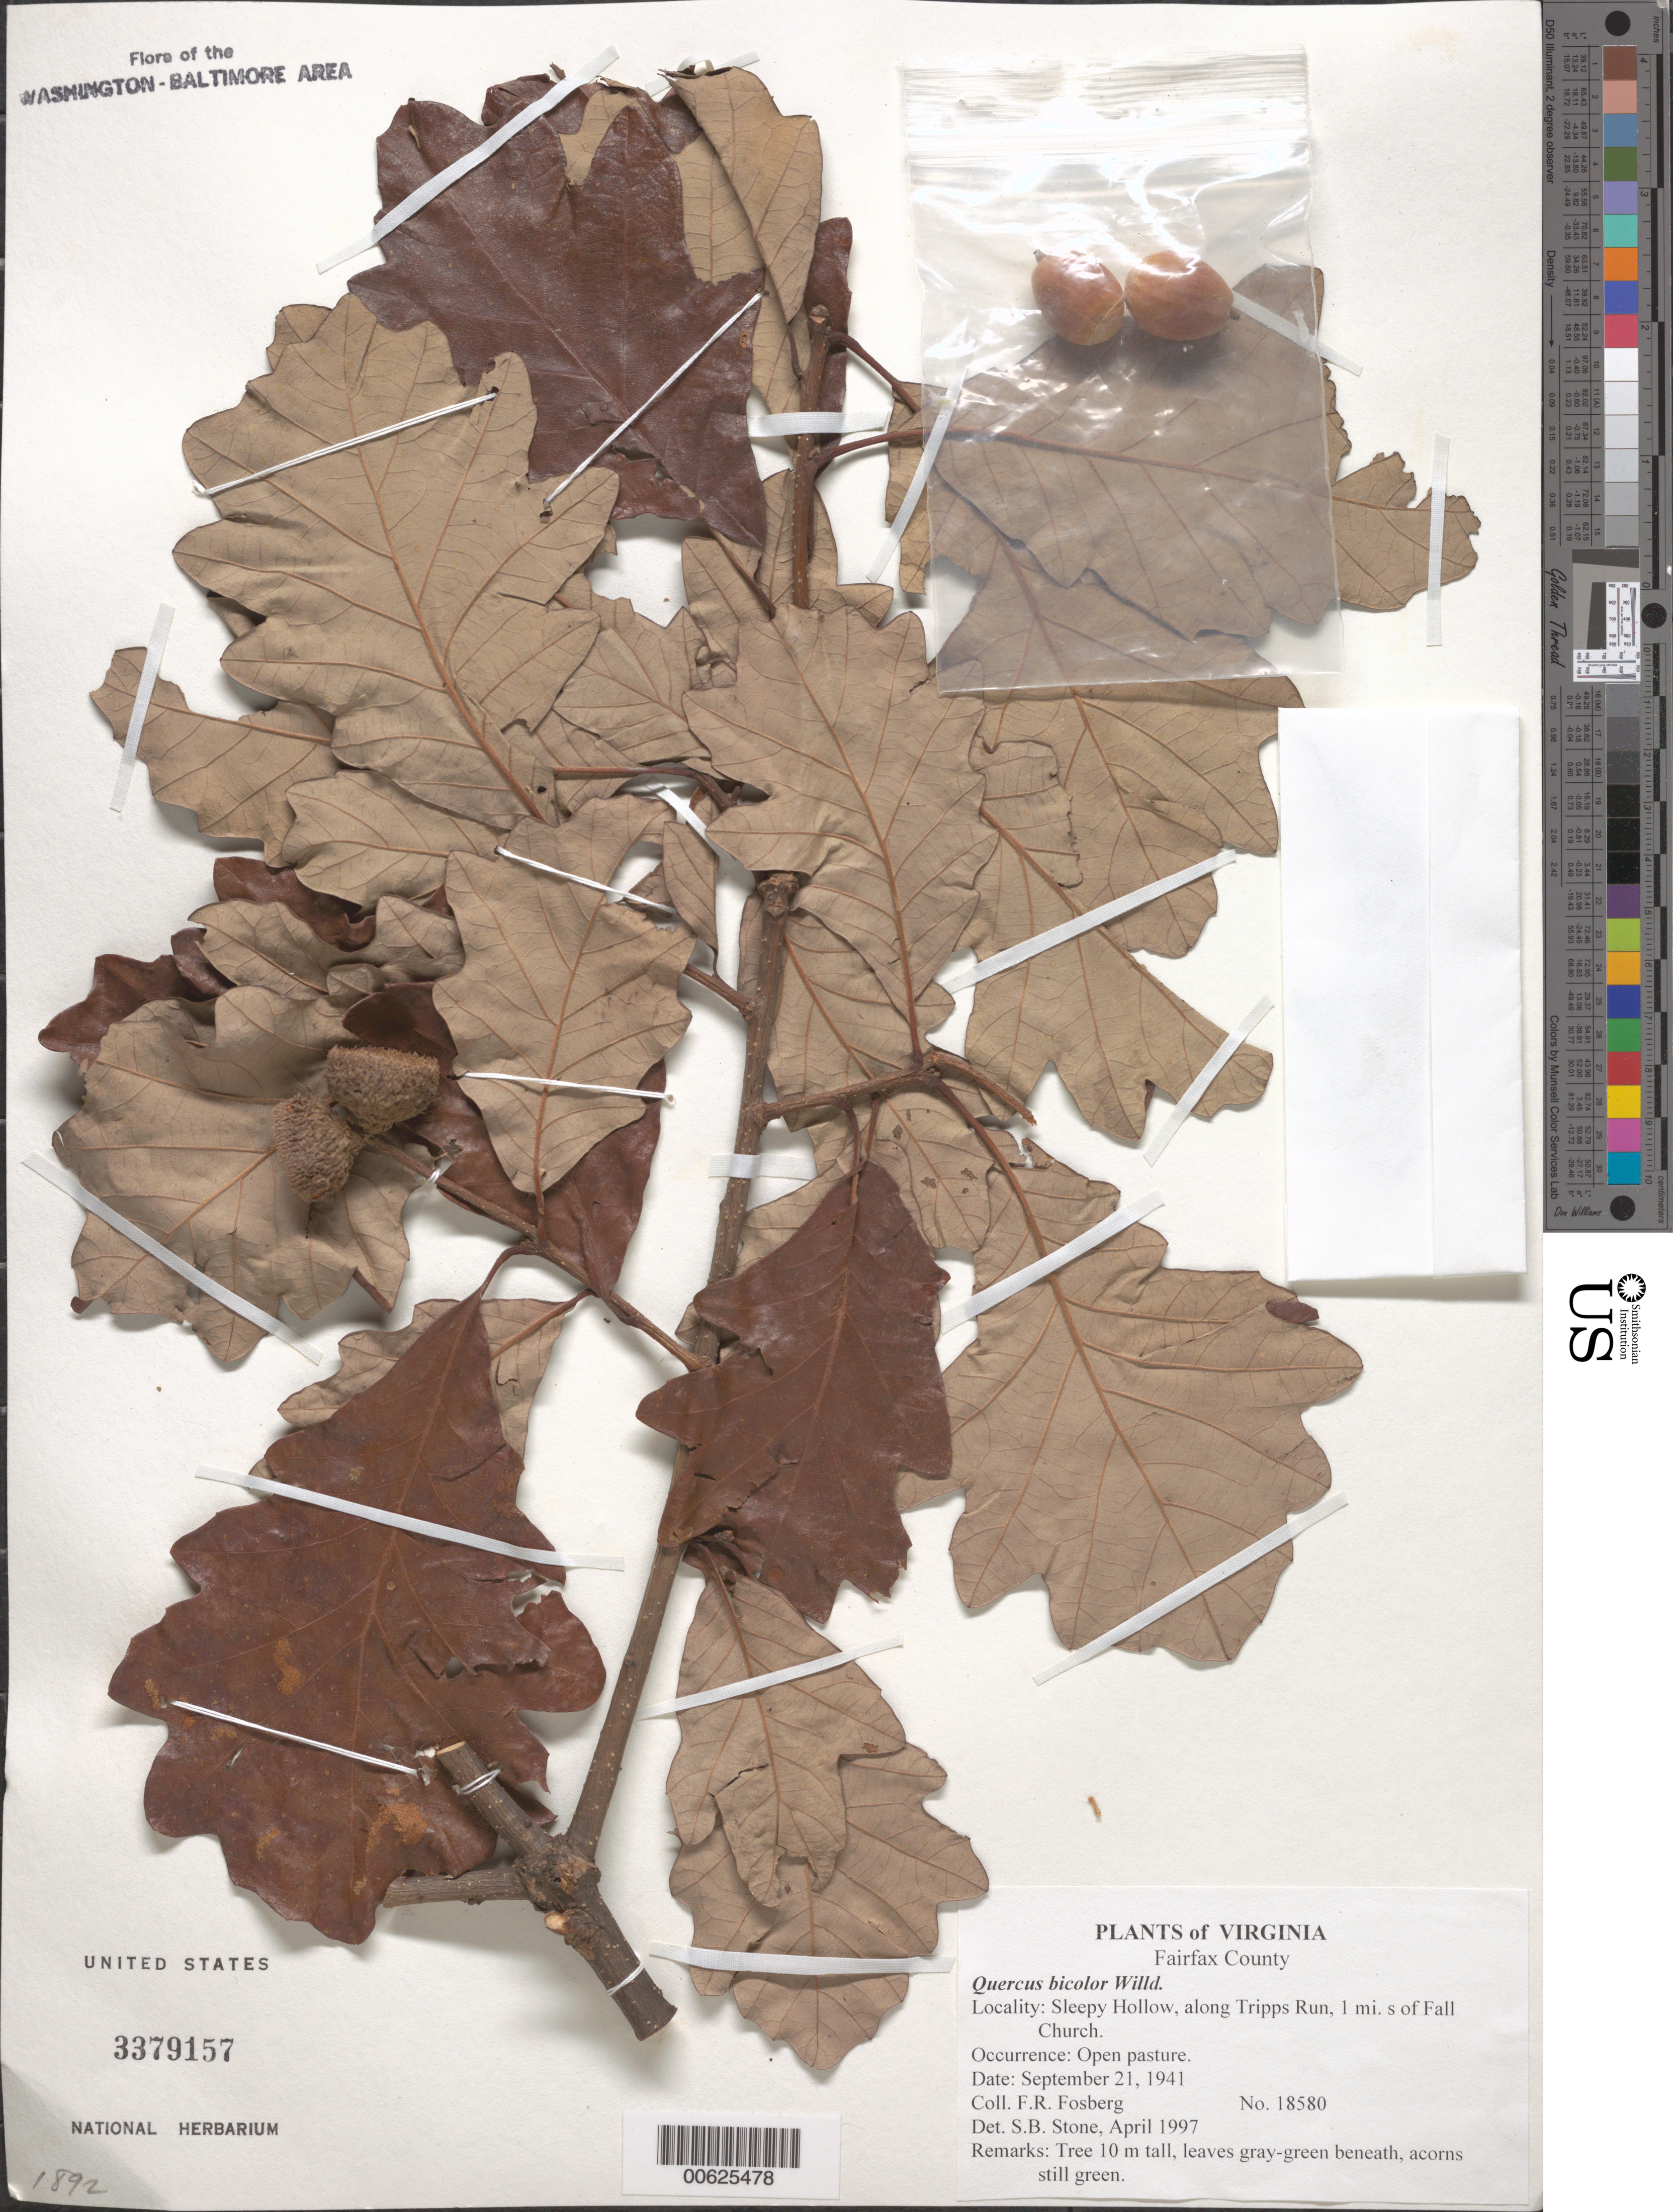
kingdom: Plantae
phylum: Tracheophyta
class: Magnoliopsida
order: Fagales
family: Fagaceae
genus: Quercus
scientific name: Quercus bicolor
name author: Willd.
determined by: Stone, S. B.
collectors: F. R. Fosberg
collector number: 18580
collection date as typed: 21 Sep 1941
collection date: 1941-09-21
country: United States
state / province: Virginia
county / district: Fairfax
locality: Sleepy Hollow, along Tripps Run, 1 mi. S of Falls Church.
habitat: Open pasture.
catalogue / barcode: US 3379157